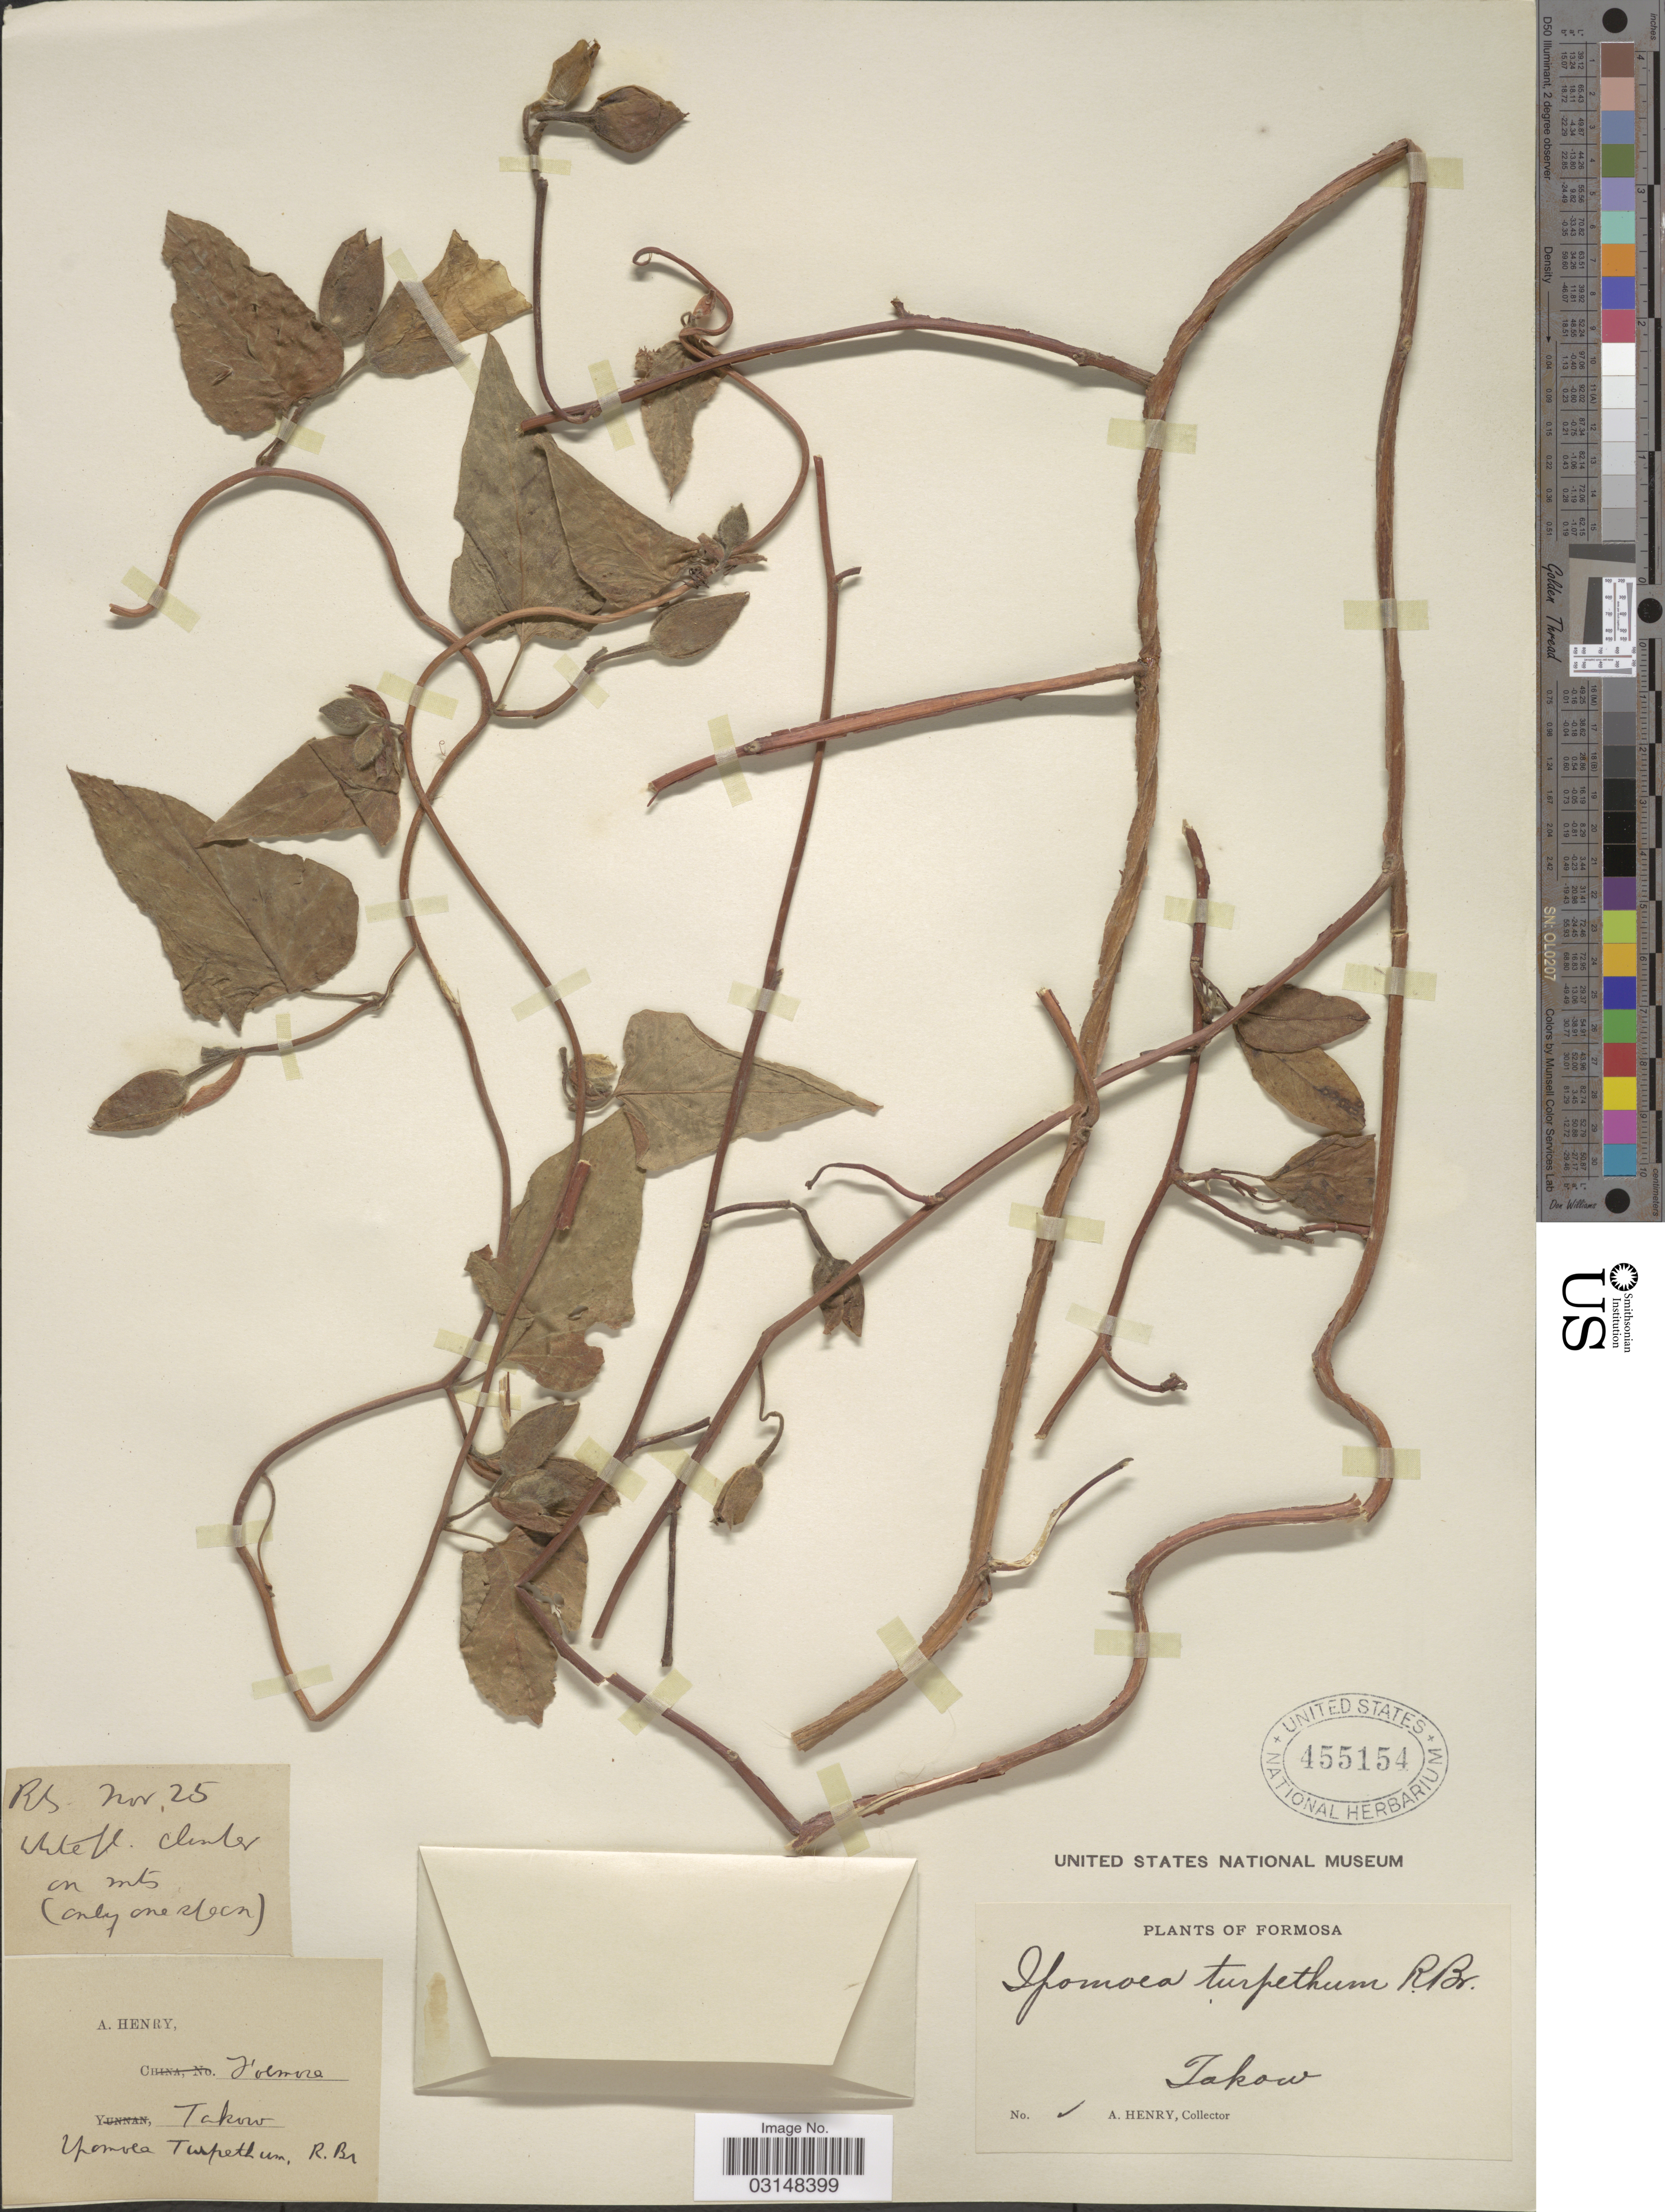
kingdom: Plantae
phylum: Tracheophyta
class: Magnoliopsida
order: Solanales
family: Convolvulaceae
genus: Operculina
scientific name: Operculina turpethum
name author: (L.) Silva Manso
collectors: A. Henry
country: Taiwan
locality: Formosa, Takow.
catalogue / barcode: US 455154